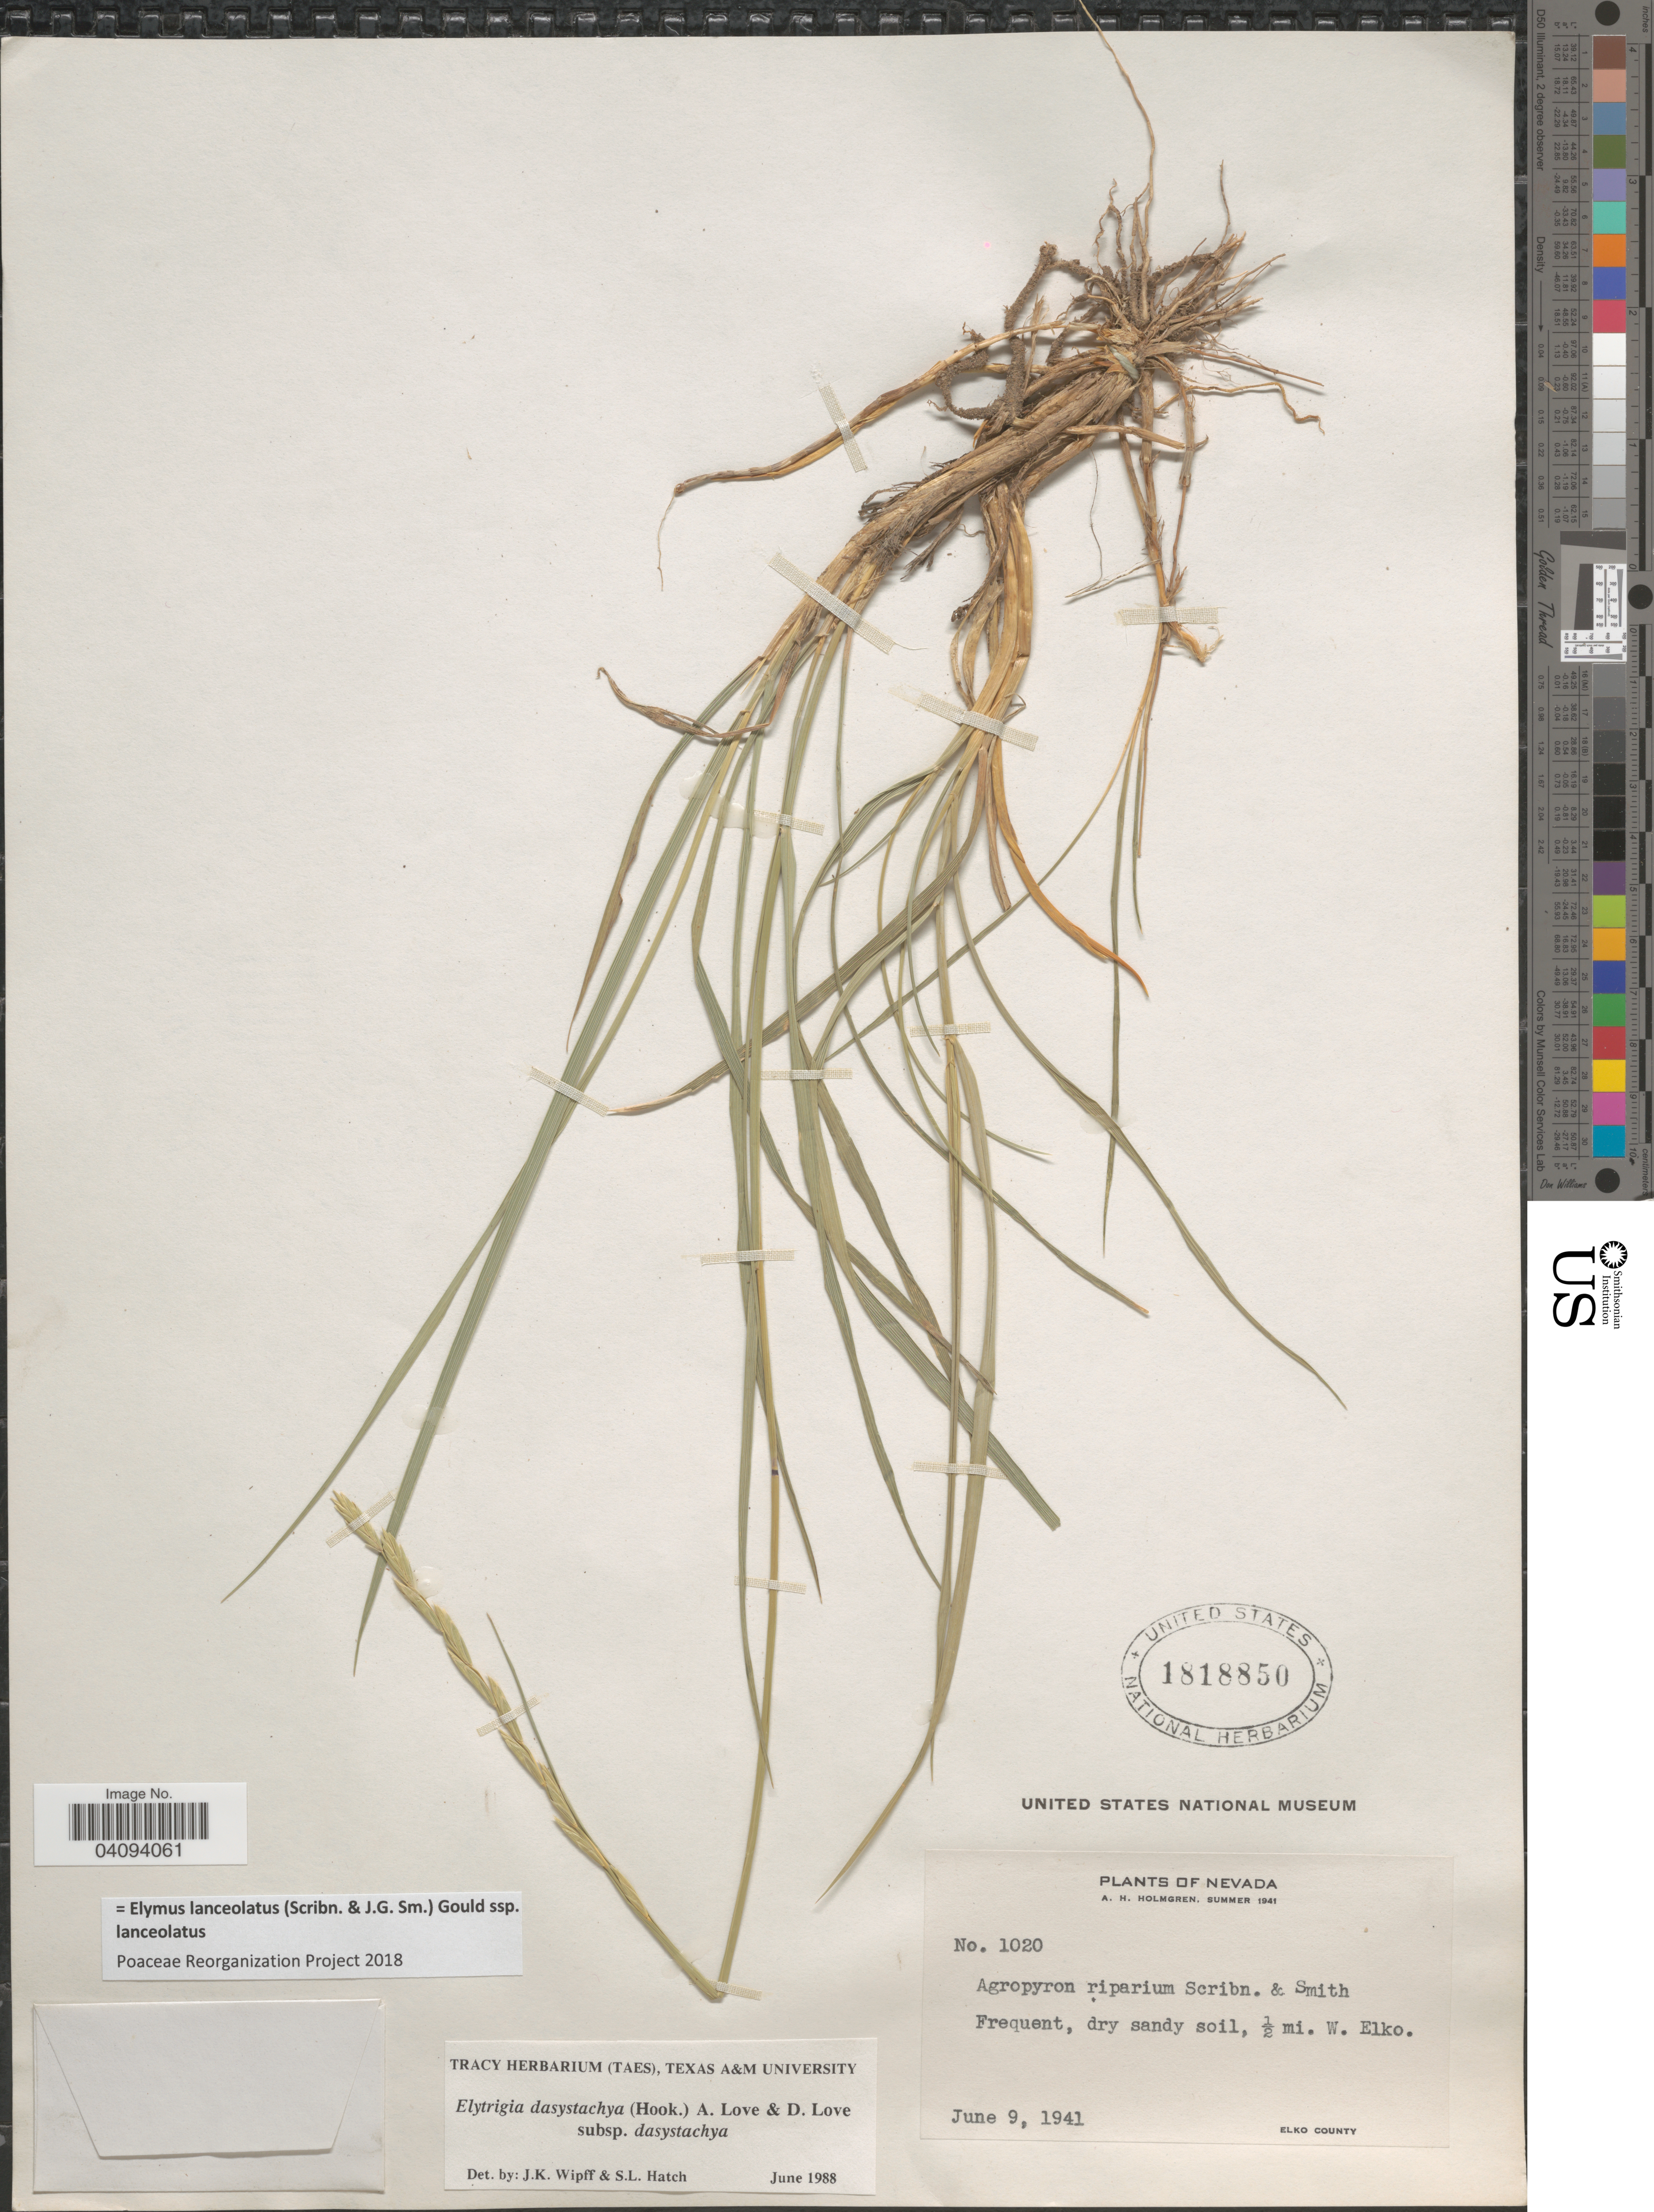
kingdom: Plantae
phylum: Tracheophyta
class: Liliopsida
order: Poales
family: Poaceae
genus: Elymus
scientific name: Elymus lanceolatus subsp. lanceolatus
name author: (Scribn. & J.G. Sm.) Gould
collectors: A. H. Holmgren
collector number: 1020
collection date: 1941-06-09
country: United States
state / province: Nevada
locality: Frequent, dry sandy soil, ½ mi. W. Elko. Elko County.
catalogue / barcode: US 1818850